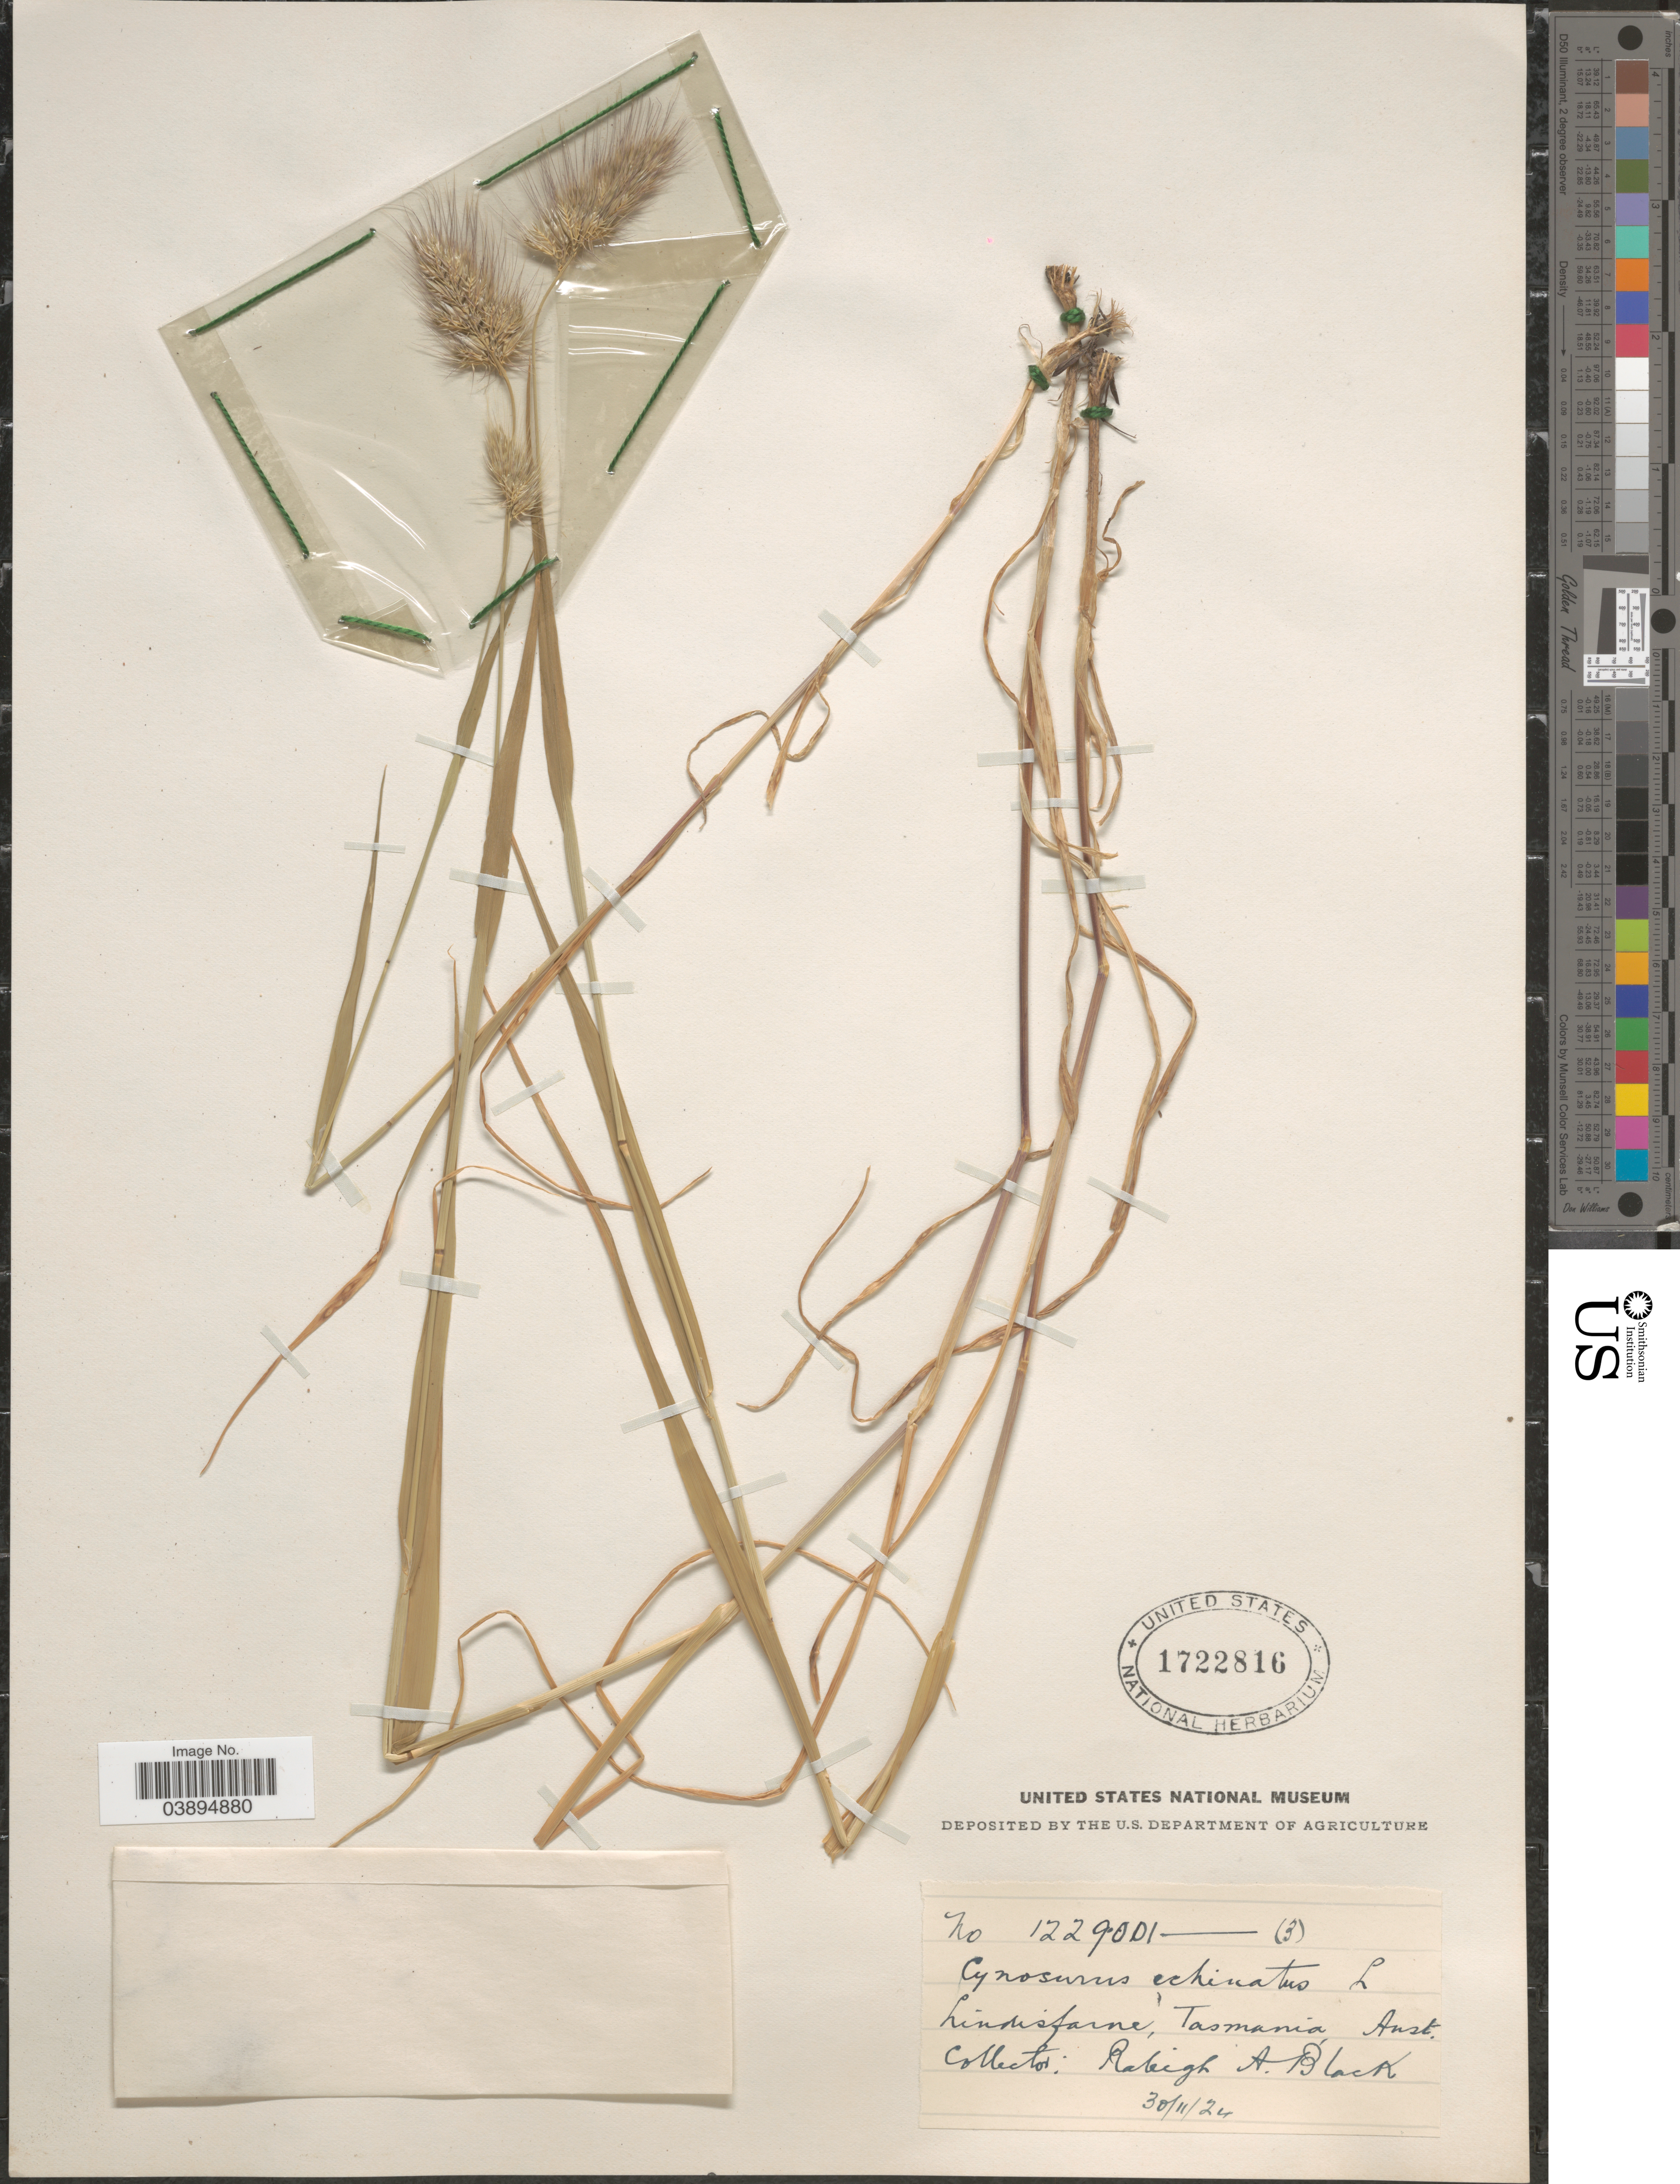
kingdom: Plantae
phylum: Tracheophyta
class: Liliopsida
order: Poales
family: Poaceae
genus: Cynosurus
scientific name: Cynosurus echinatus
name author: L.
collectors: R. A. Black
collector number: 1229001*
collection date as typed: Transcribed d/m/y: 30/11/24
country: Australia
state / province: Tasmania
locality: Lindisfarne.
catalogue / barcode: US 1722816